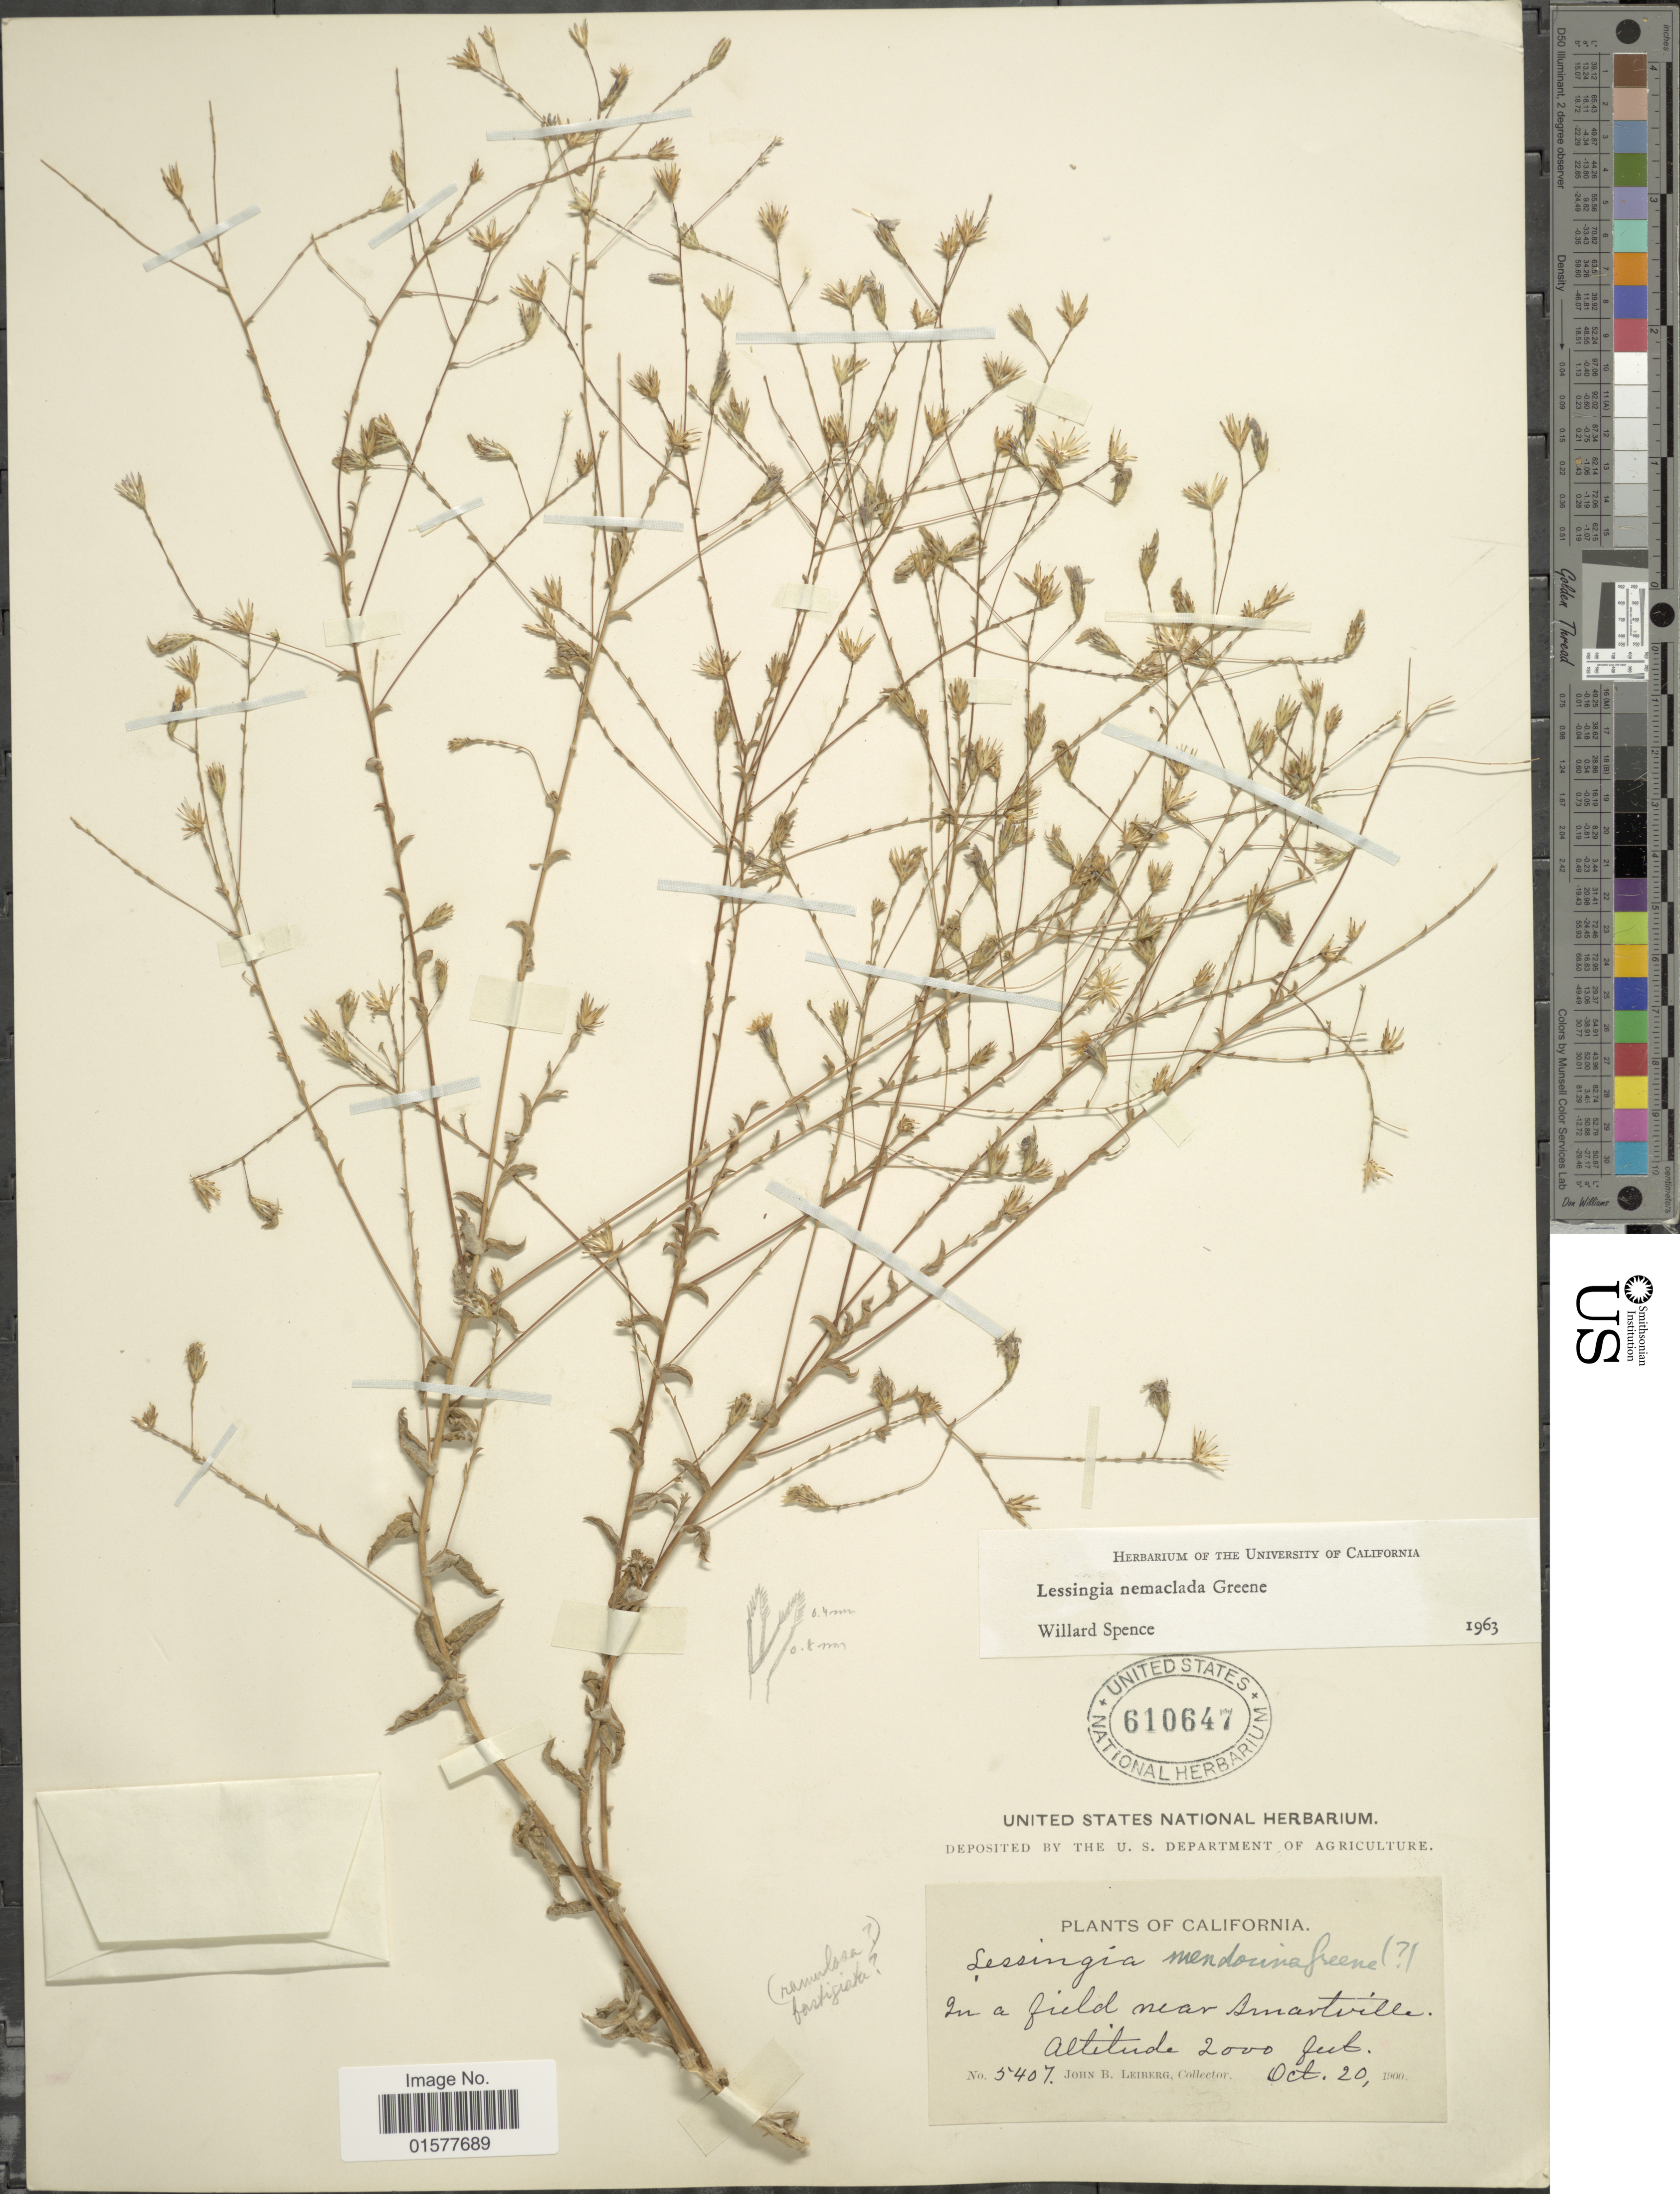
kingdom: Plantae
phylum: Tracheophyta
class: Magnoliopsida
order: Asterales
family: Asteraceae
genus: Lessingia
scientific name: Lessingia nemaclada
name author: Greene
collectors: J. B. Leiberg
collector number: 5407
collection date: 1900-10-20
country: United States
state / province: California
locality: In a field near Amartville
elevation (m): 610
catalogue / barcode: US 610647